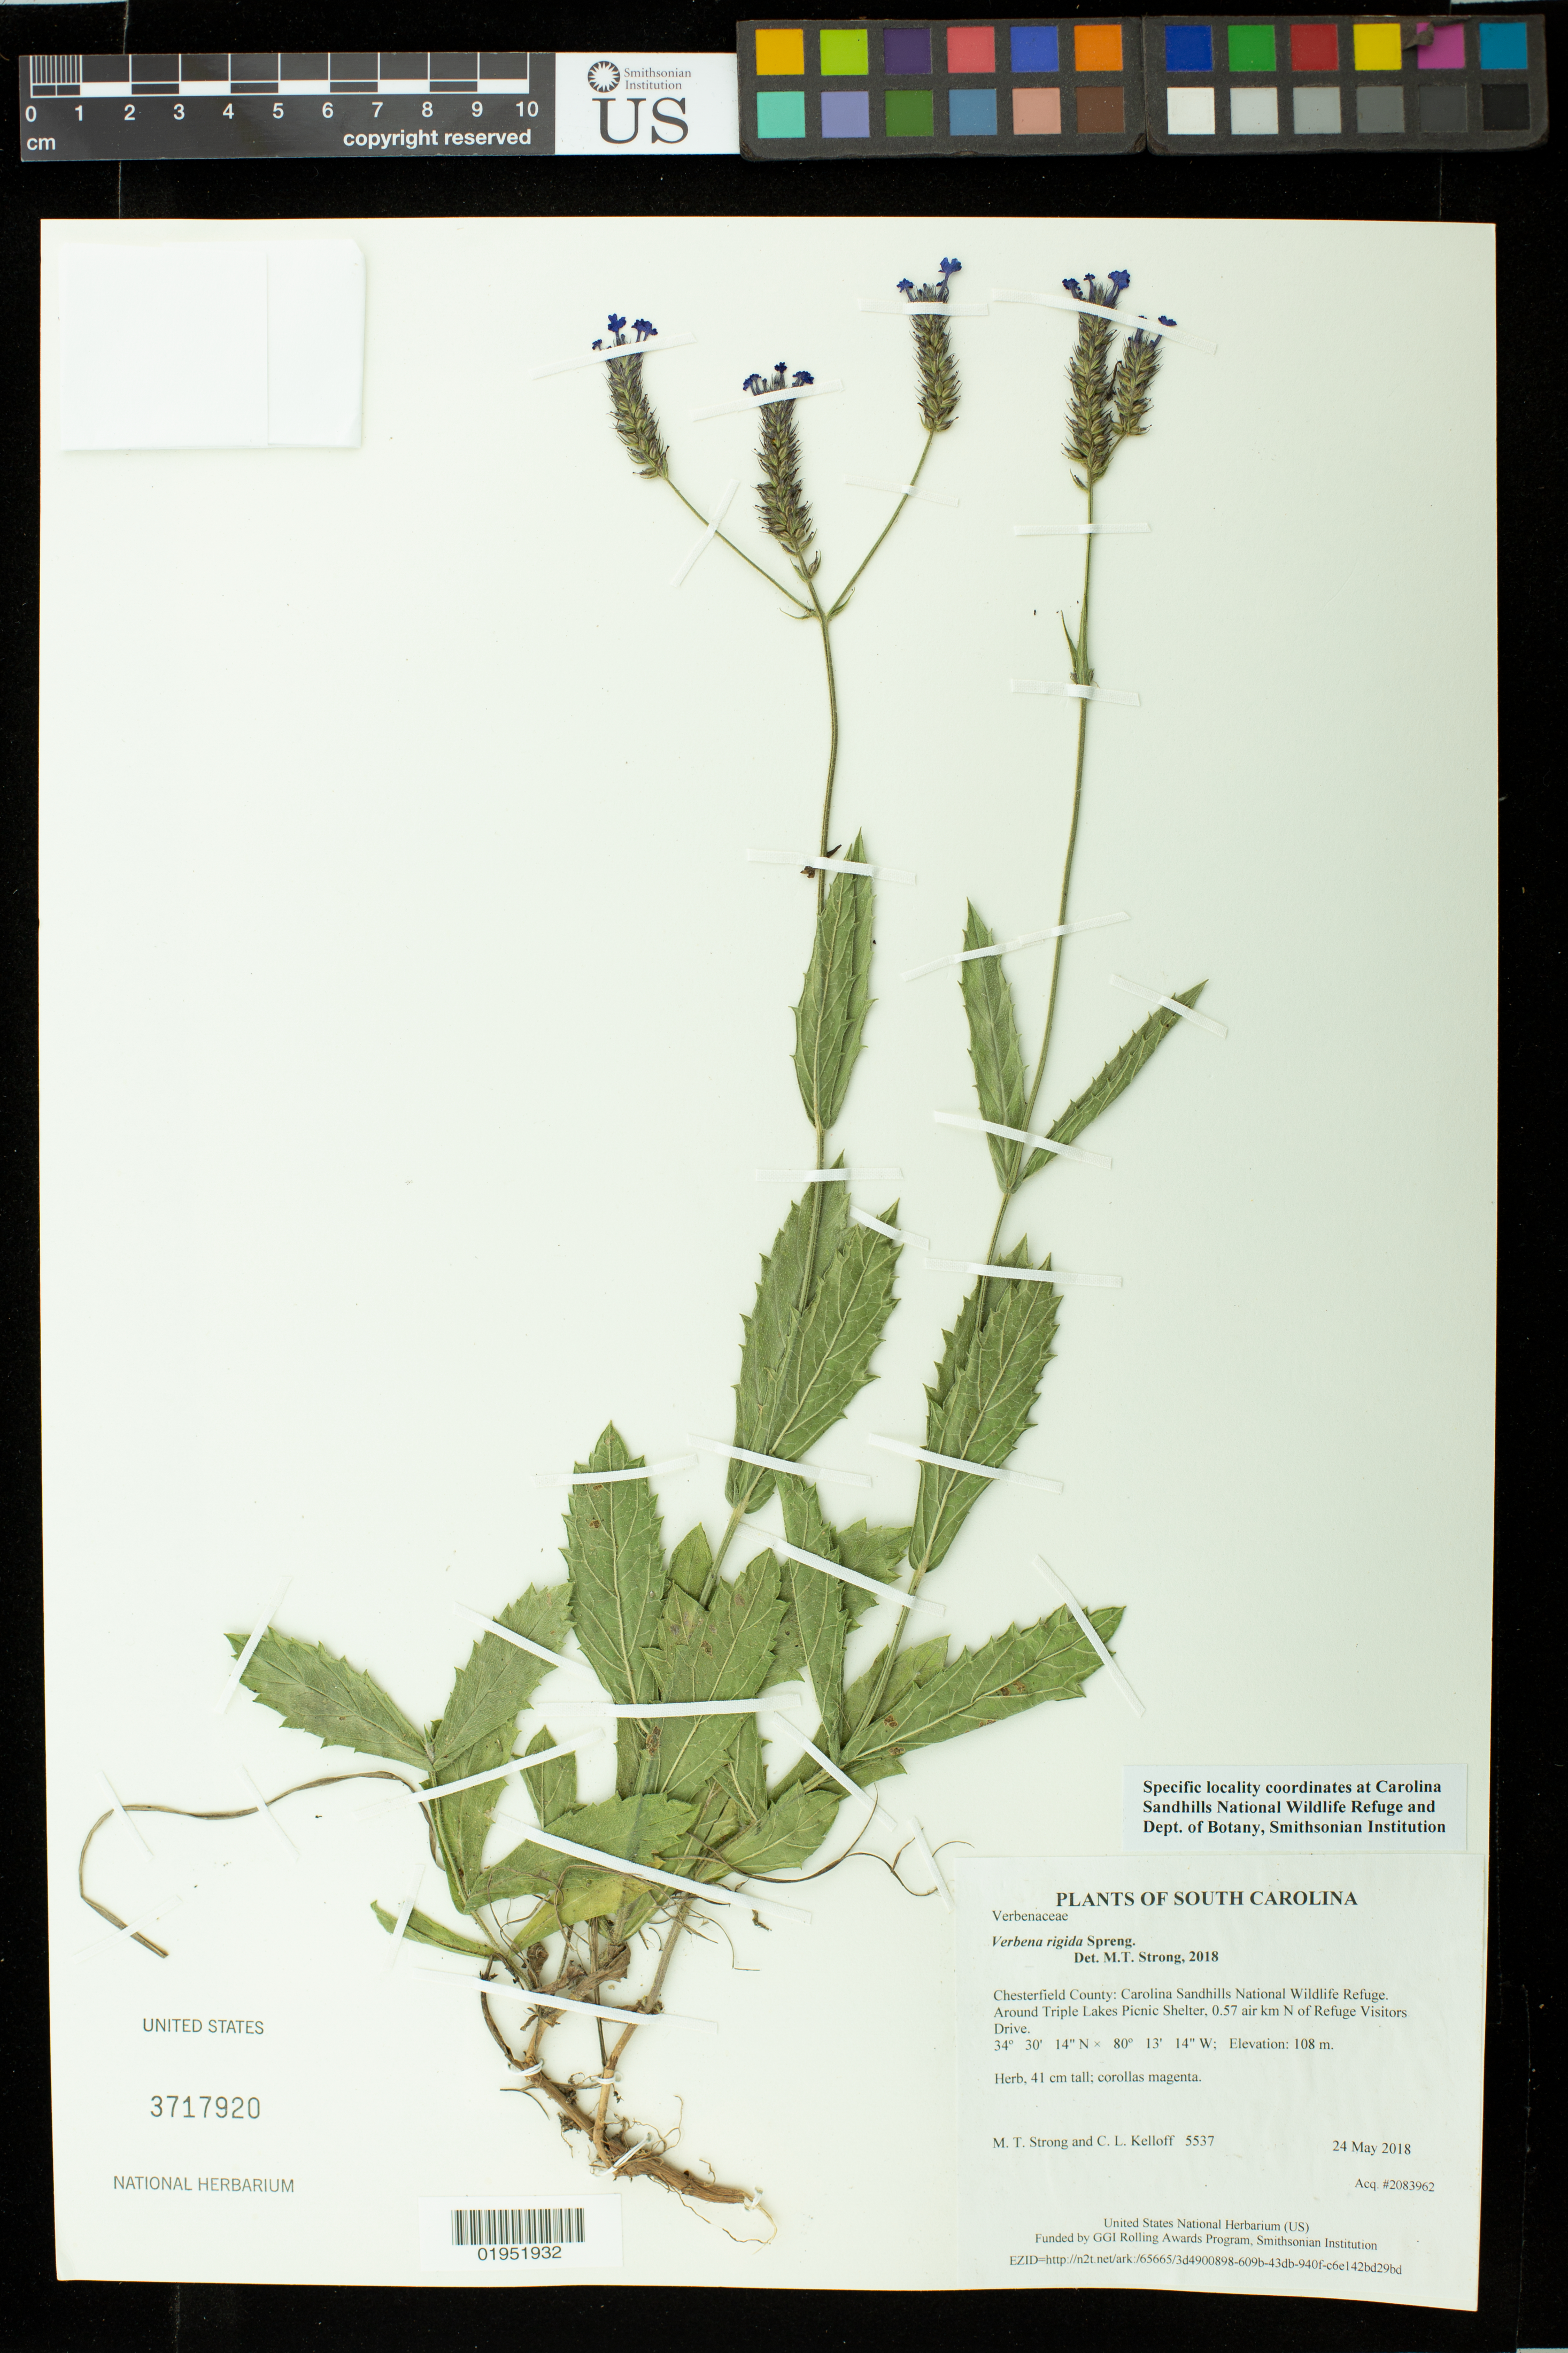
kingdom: Plantae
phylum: Tracheophyta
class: Magnoliopsida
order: Lamiales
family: Verbenaceae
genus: Verbena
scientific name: Verbena rigida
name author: Spreng.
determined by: Strong, Mark T., (BOT), Smithsonian Institution - National Museum of Natural History (UNITED STATES)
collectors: M. T. Strong & C. L. Kelloff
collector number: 5537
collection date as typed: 24 May 2018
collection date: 2018-05-24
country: United States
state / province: South Carolina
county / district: Chesterfield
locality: Carolina Sandhills National Wildlife Refuge. Around Triple Lakes Picnic Shelter, 0.57 air km N of Refuge Visitors Drive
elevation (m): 108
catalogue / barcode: US 3717920